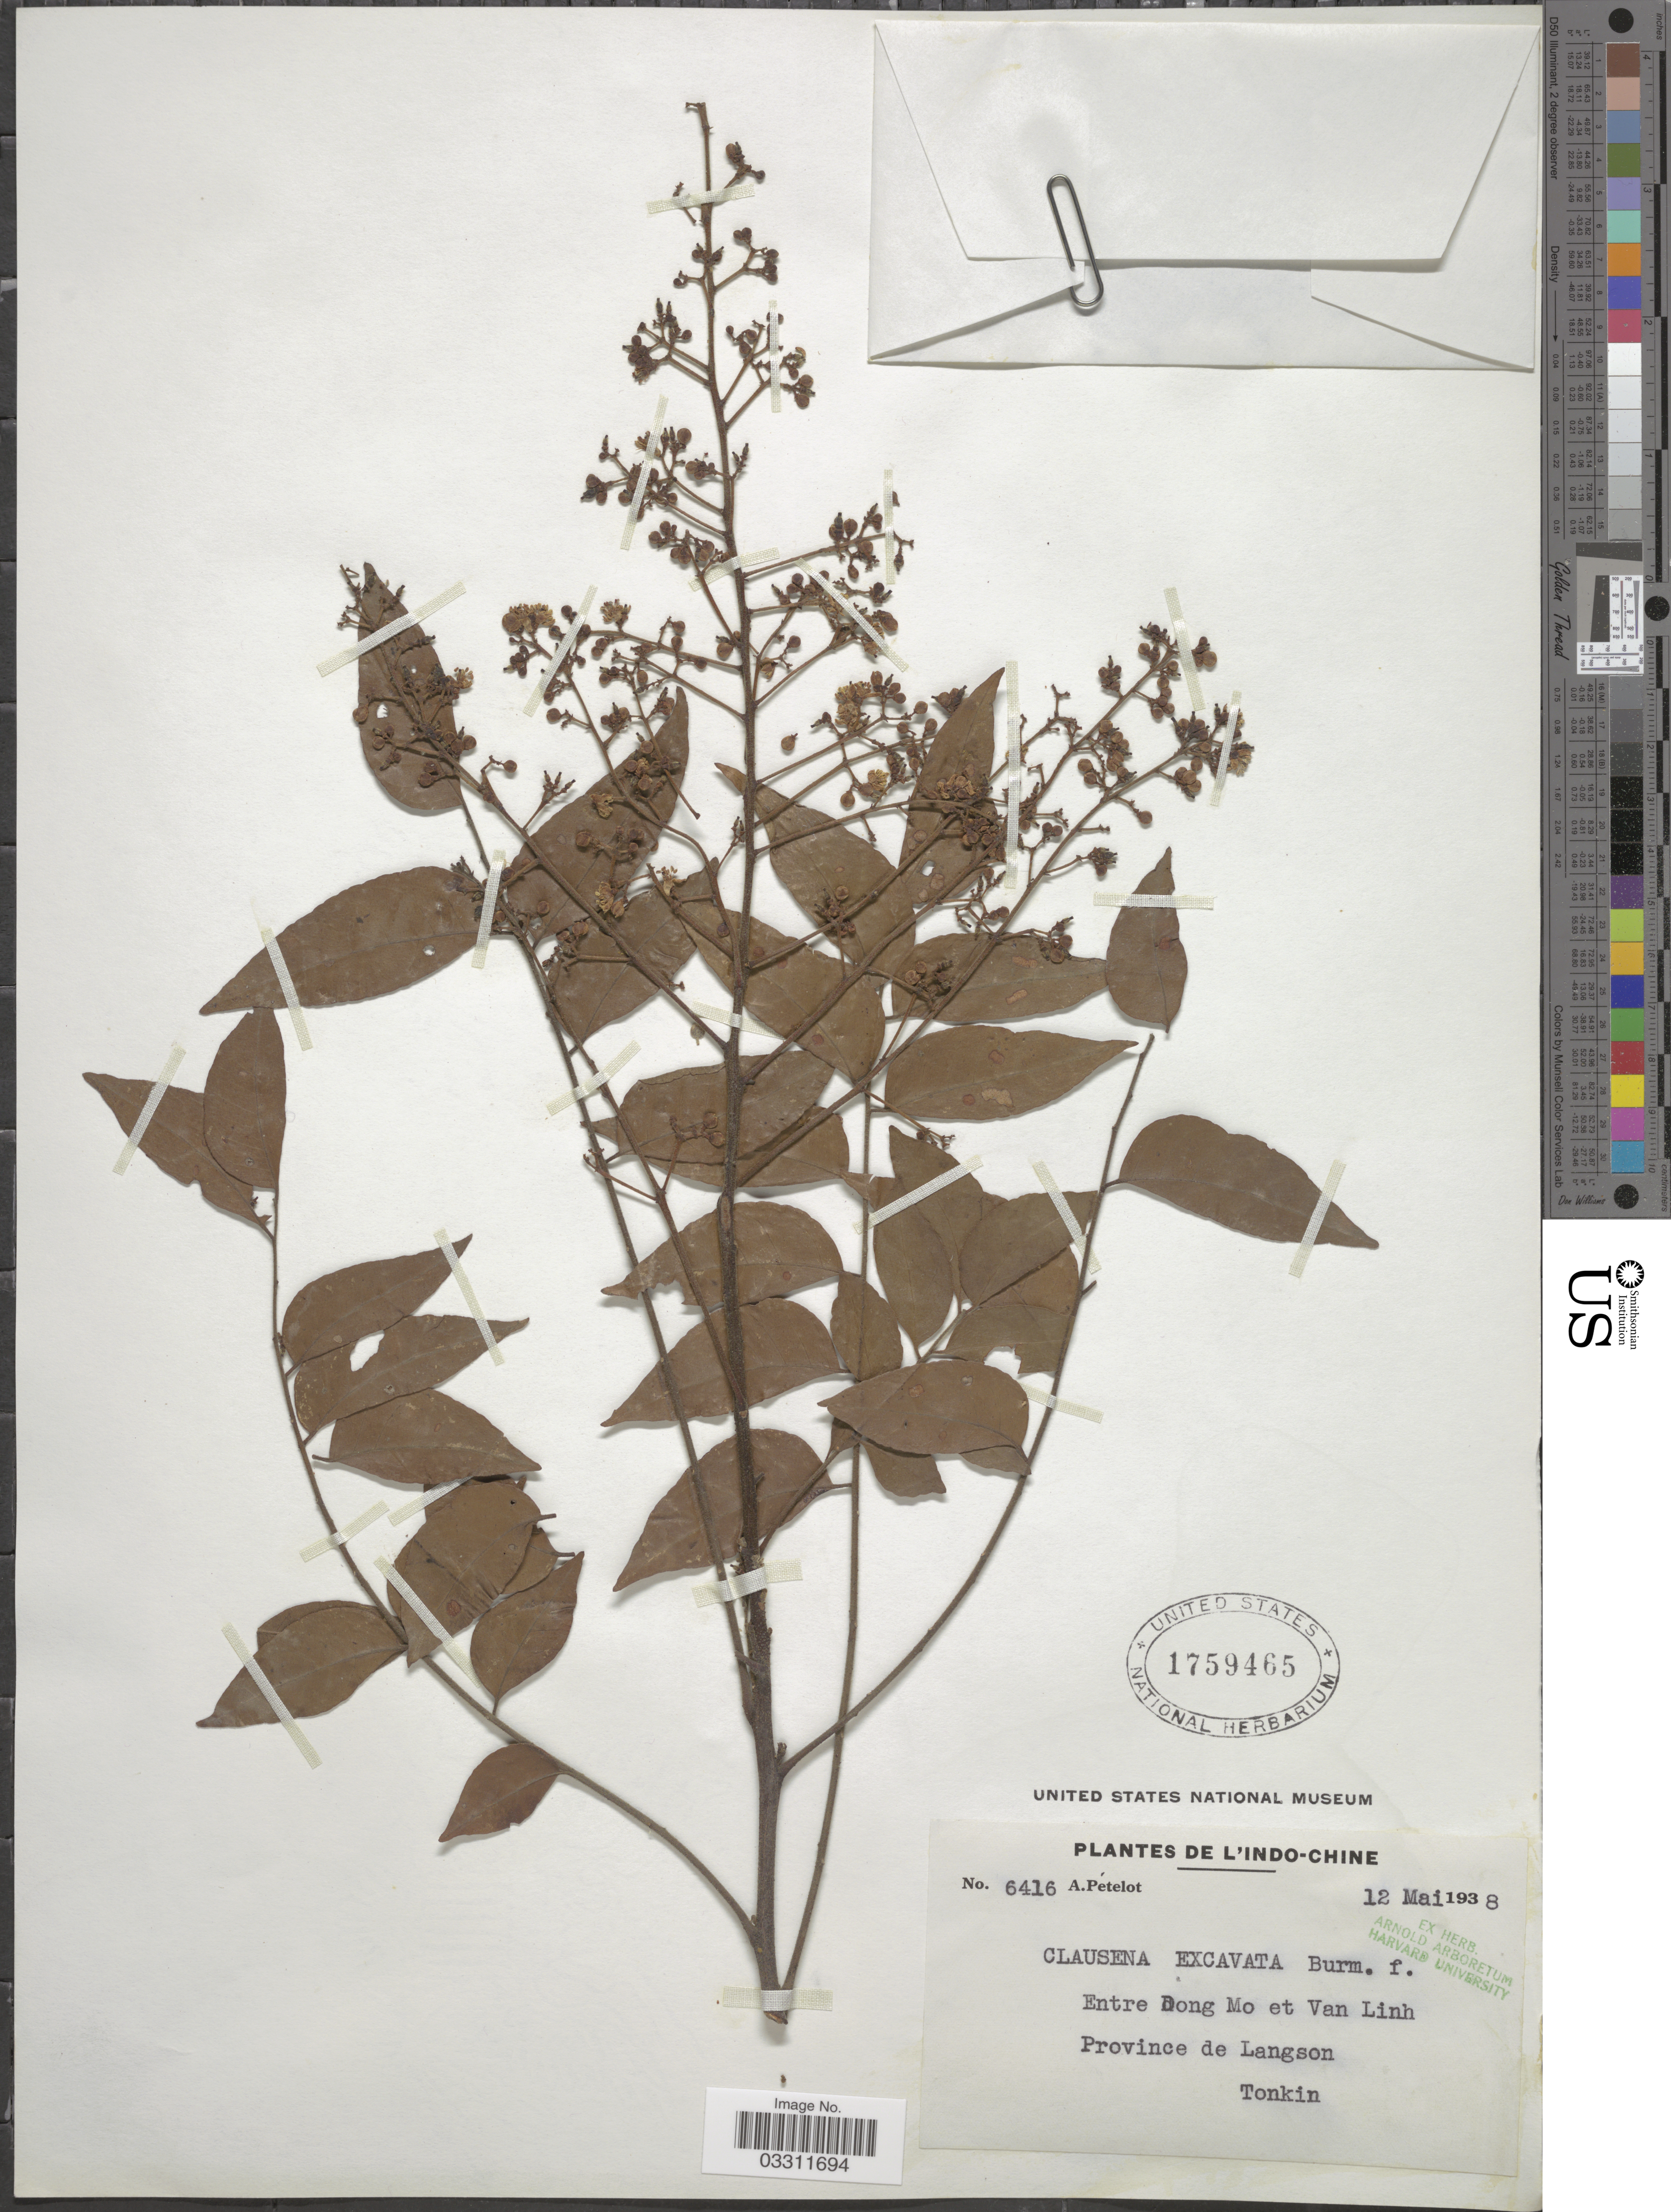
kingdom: Plantae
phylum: Tracheophyta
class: Magnoliopsida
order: Sapindales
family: Rutaceae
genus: Clausena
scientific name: Clausena excavata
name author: Burm. f.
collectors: A. Petelot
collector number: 6416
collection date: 1938-05-12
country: Vietnam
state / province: Lang Son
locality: Indo-Chine. Entre Dong Mo et Van Linh. Province de Langson. Tonkin.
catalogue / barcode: US 1759465